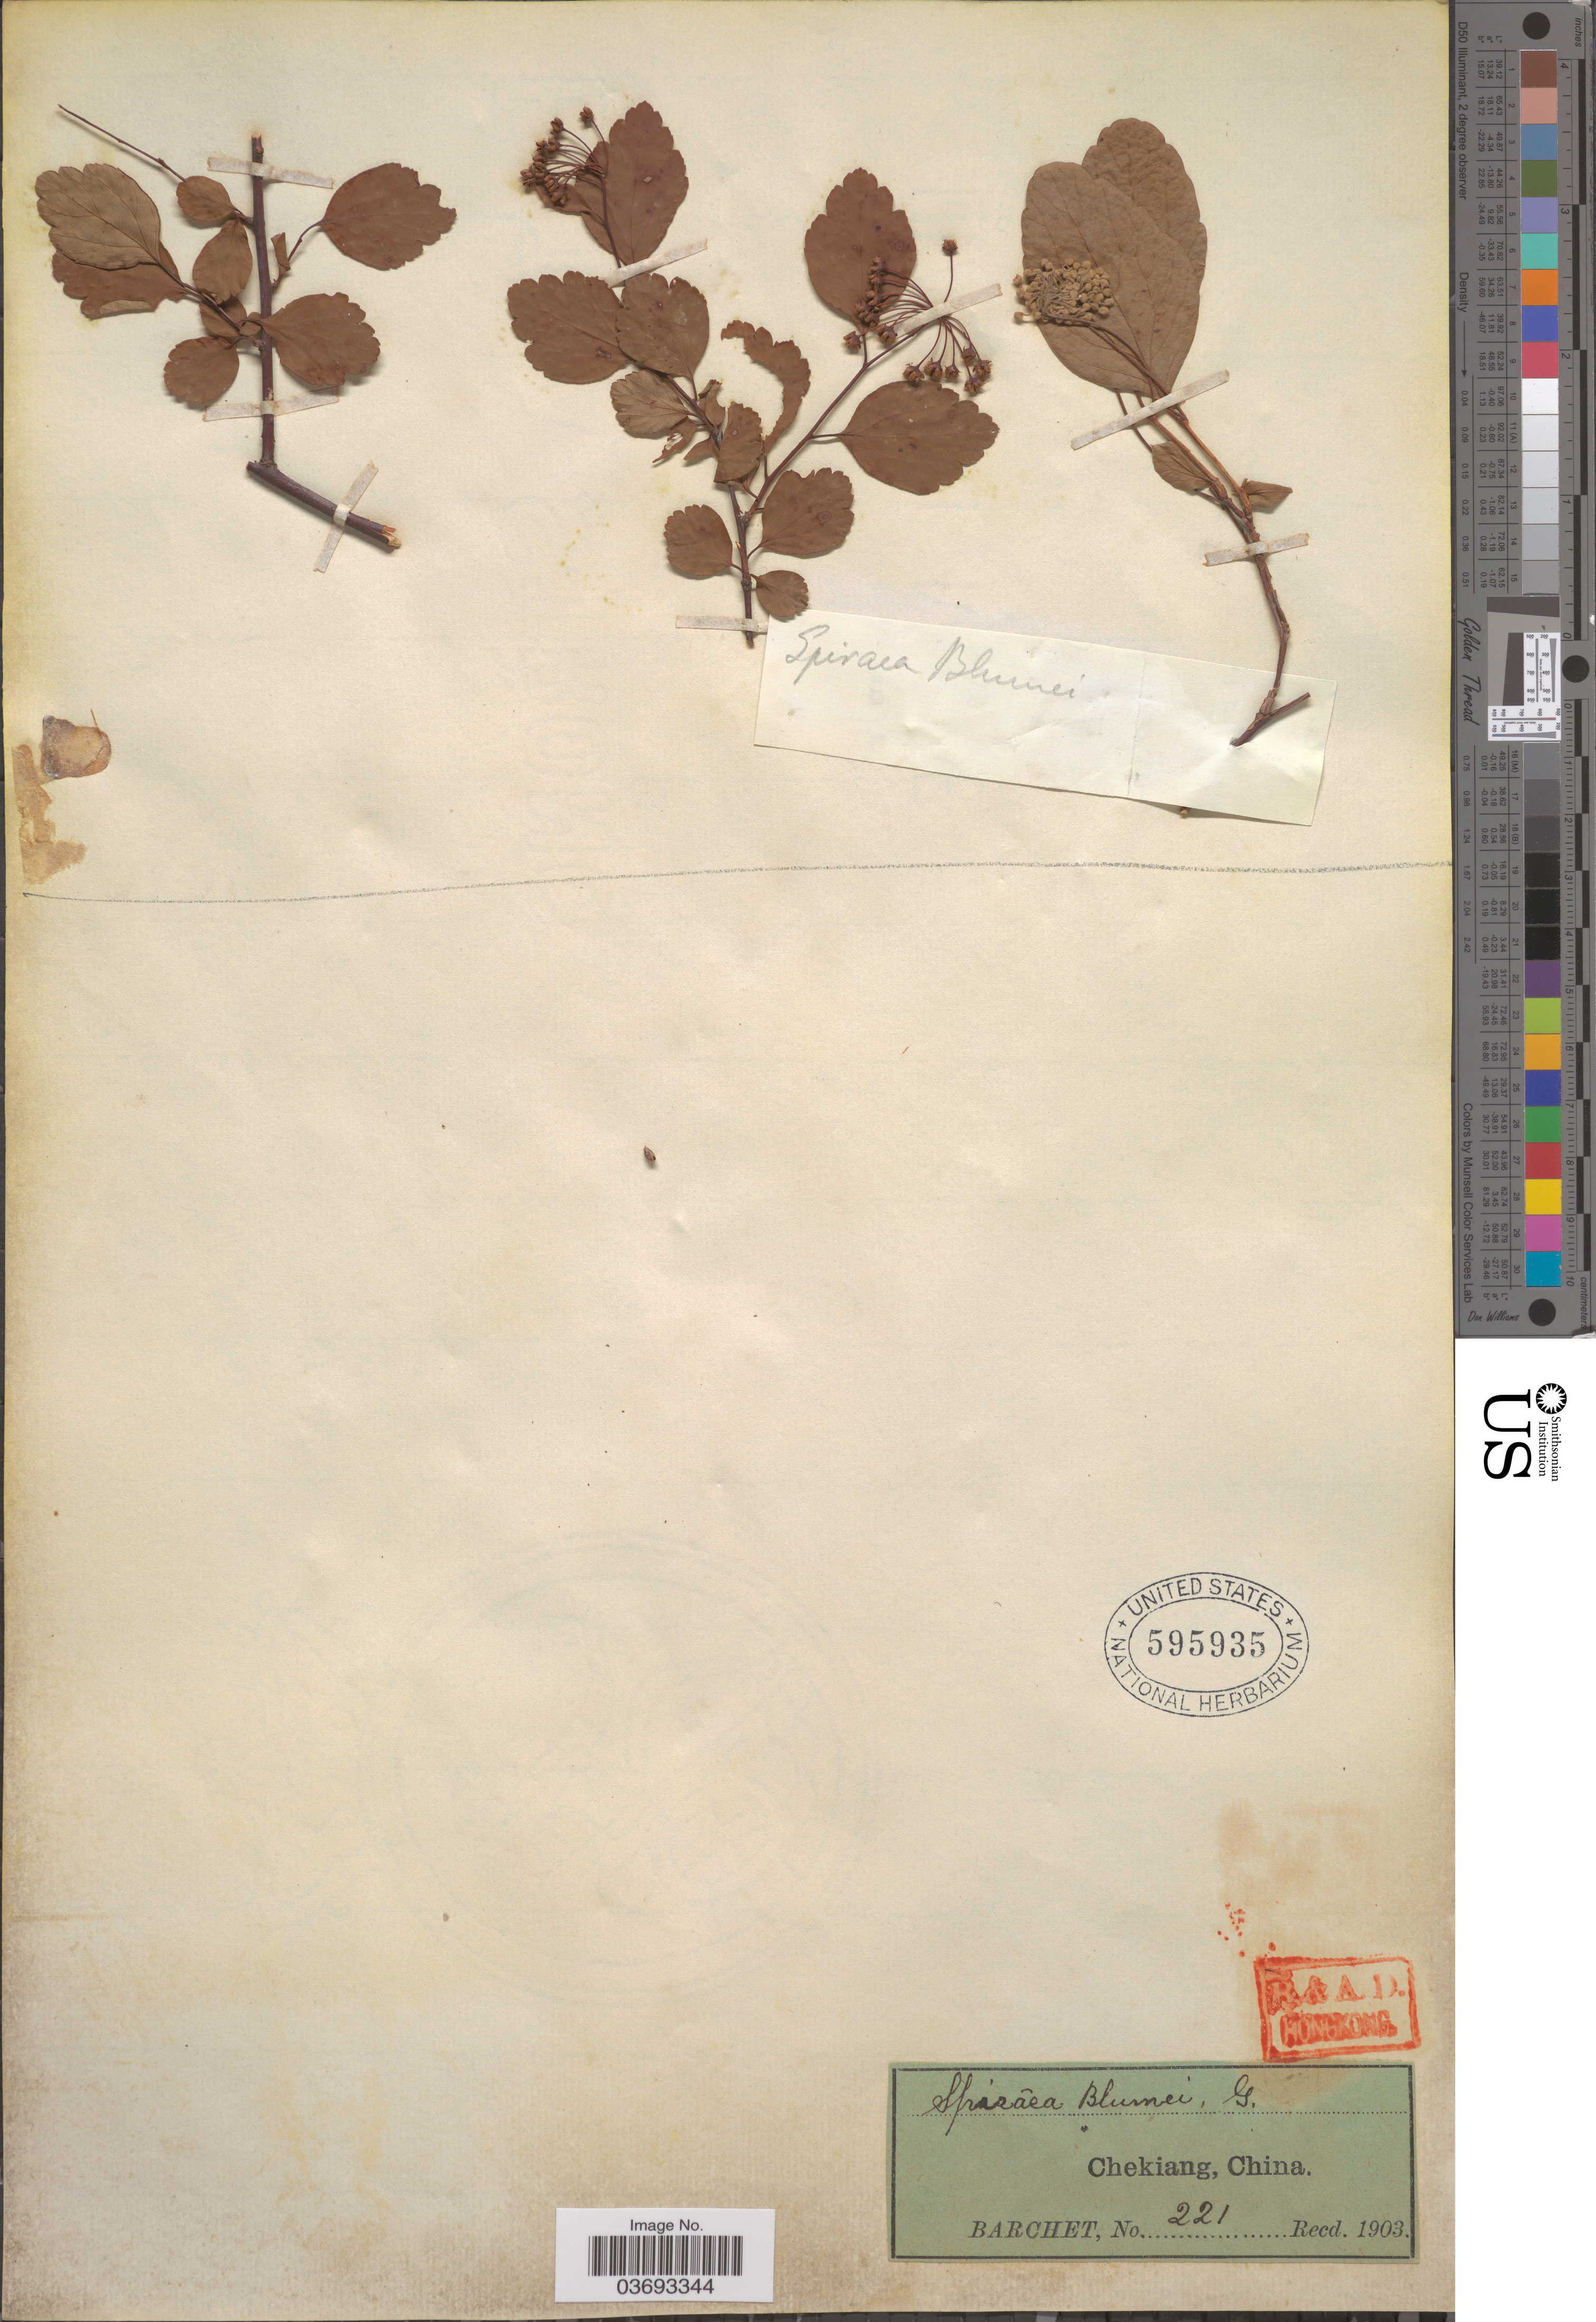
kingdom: Plantae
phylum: Tracheophyta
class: Magnoliopsida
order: Rosales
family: Rosaceae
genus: Spiraea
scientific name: Spiraea blumei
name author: G. Don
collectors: Barchet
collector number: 221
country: China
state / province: Zhejiang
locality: Chekiang.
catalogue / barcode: US 595935